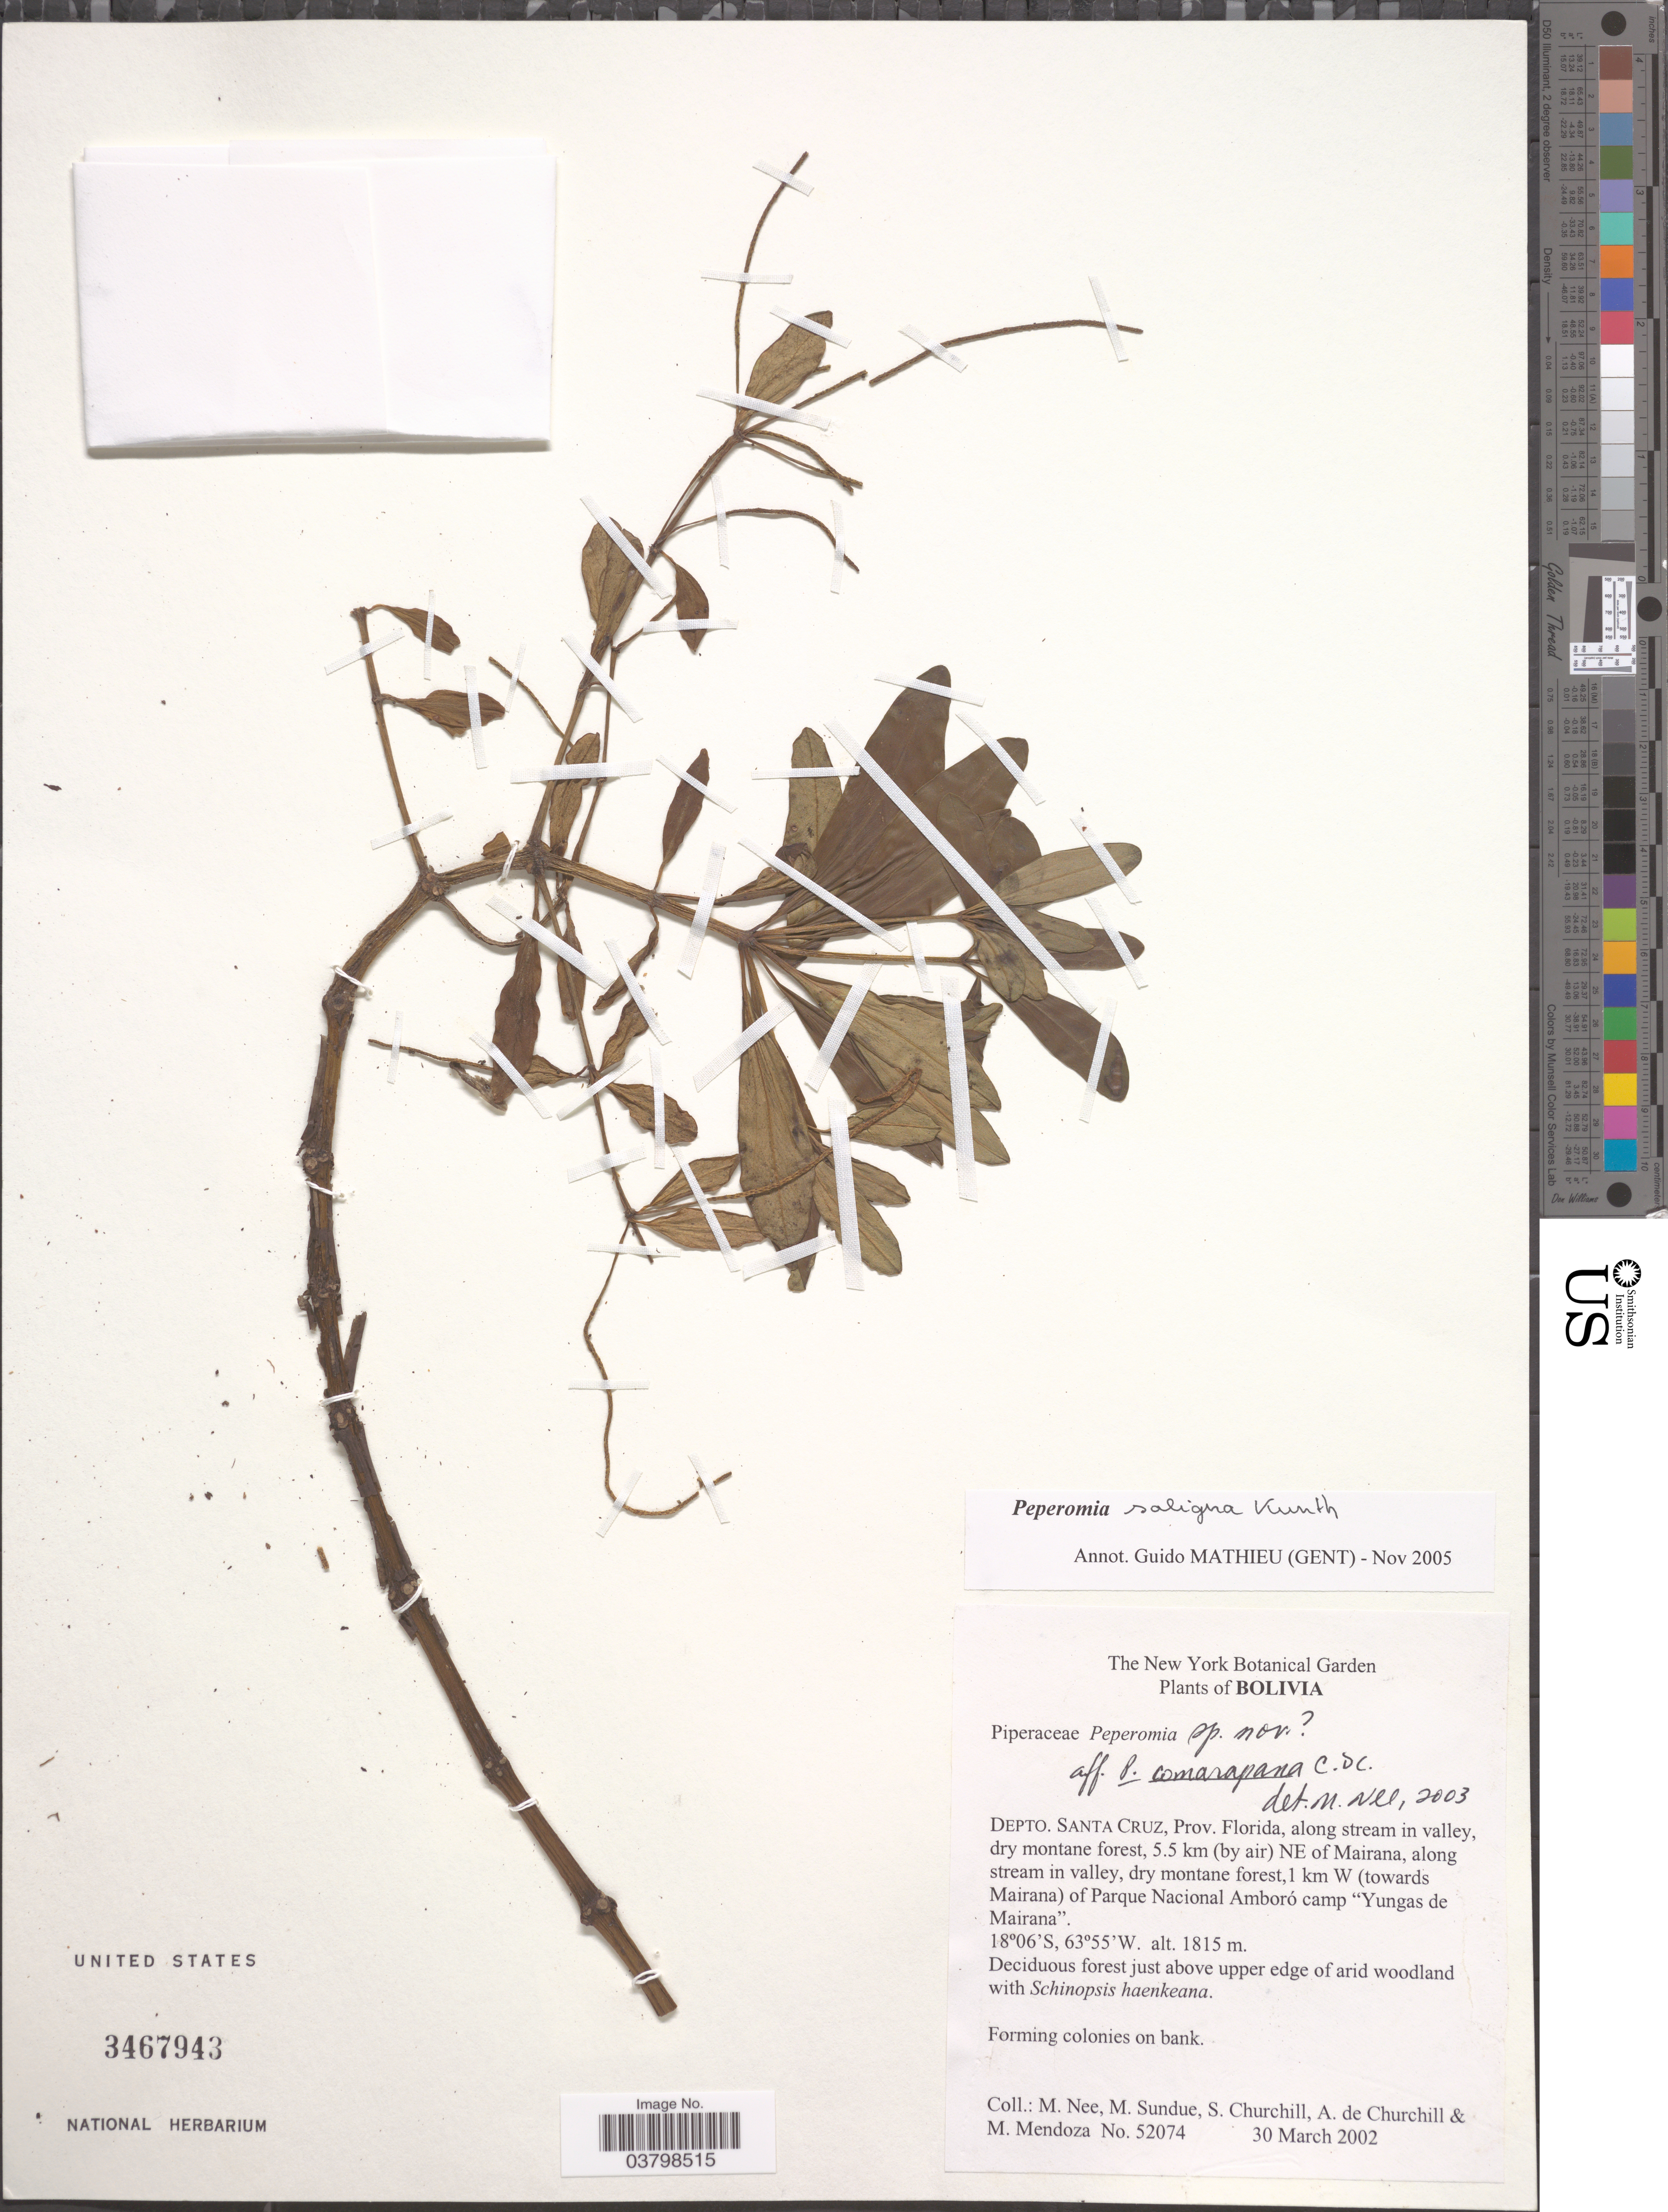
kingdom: Plantae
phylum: Tracheophyta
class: Magnoliopsida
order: Piperales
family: Piperaceae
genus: Peperomia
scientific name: Peperomia saligna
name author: Kunth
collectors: M. Nee, M. Sundue, S. Churchill, A. Churchill & M. Mendoza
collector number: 52074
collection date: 2002-03-30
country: Bolivia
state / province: Santa Cruz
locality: Depto. Santa Cruz, Prov. Florida, along stream in valley, 5.5 km (by air) NE of Mairana, along stream in valley, 1 km W (towards Mairana) of Parque Nacional Amboró camp 'Yungas de Mairana'.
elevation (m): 1815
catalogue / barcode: US 3467943